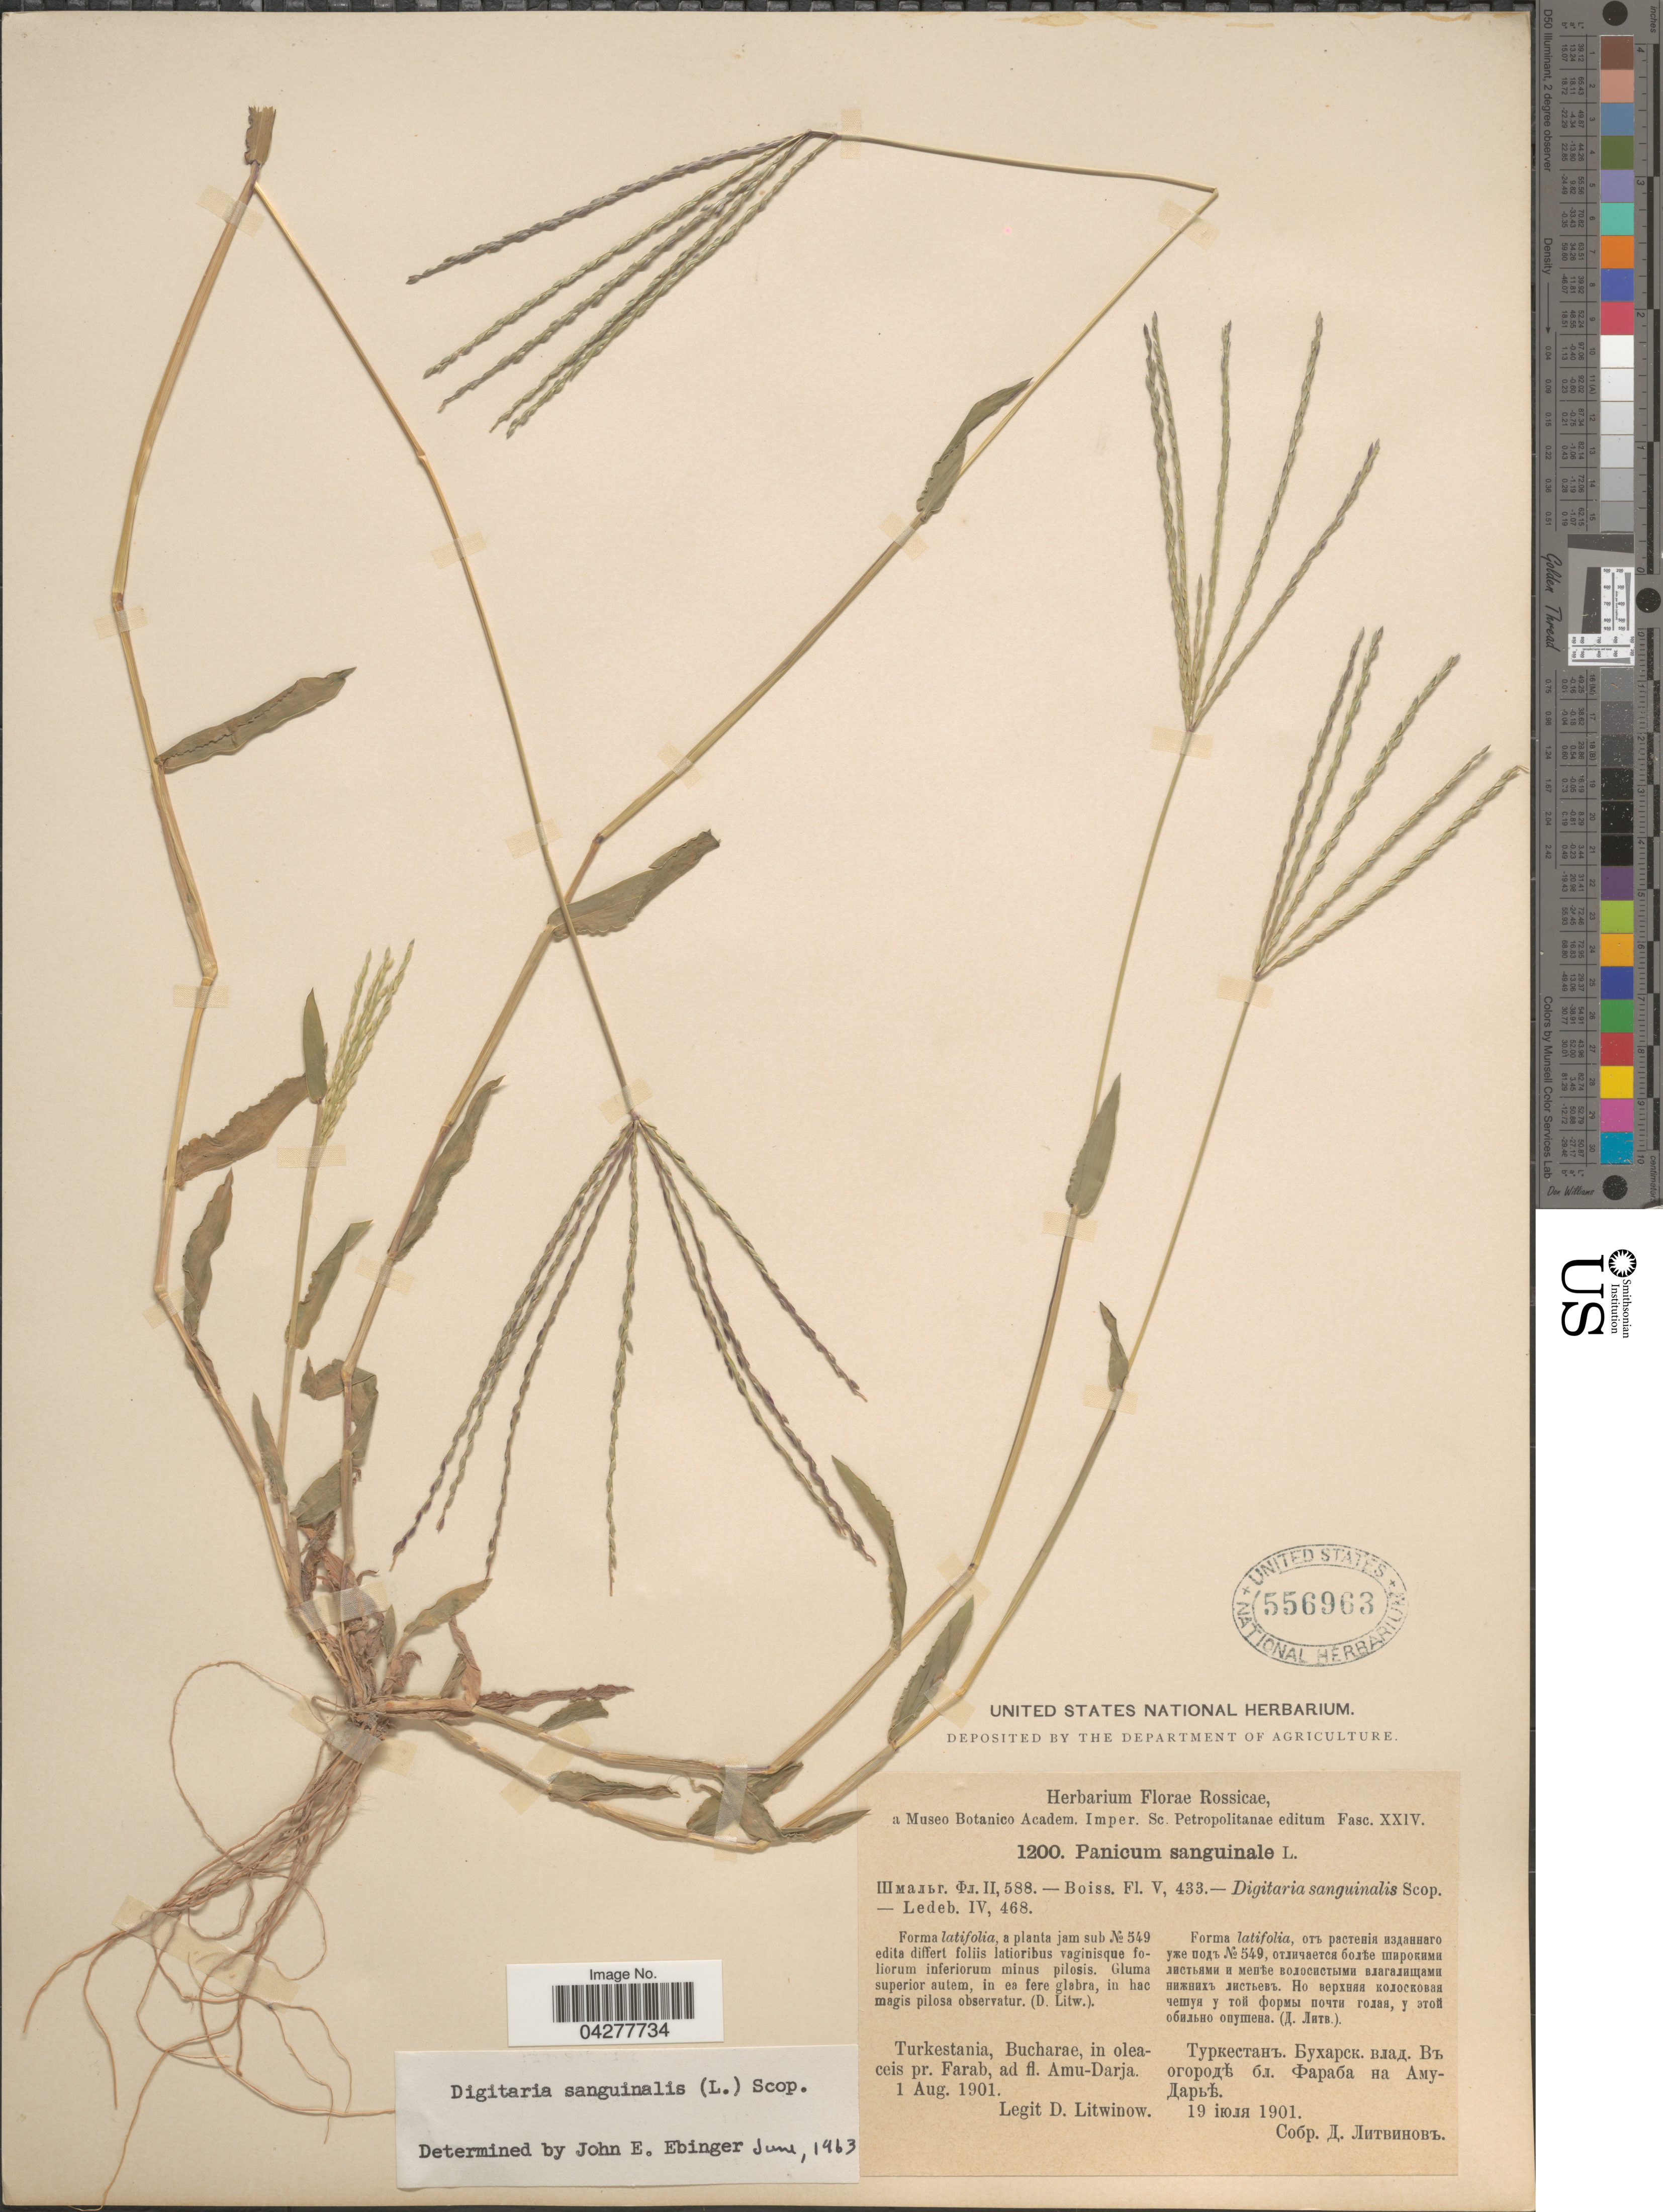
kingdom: Plantae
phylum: Tracheophyta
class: Liliopsida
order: Poales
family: Poaceae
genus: Digitaria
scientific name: Digitaria sanguinalis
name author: (L.) Scop.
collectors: D. Litwinow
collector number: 1200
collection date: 1901-08-01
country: Uzbekistan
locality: Turkestania, Bucharae, in oleaceis pr. Farab, ad fl. Amu-Darja.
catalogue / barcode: US 556963